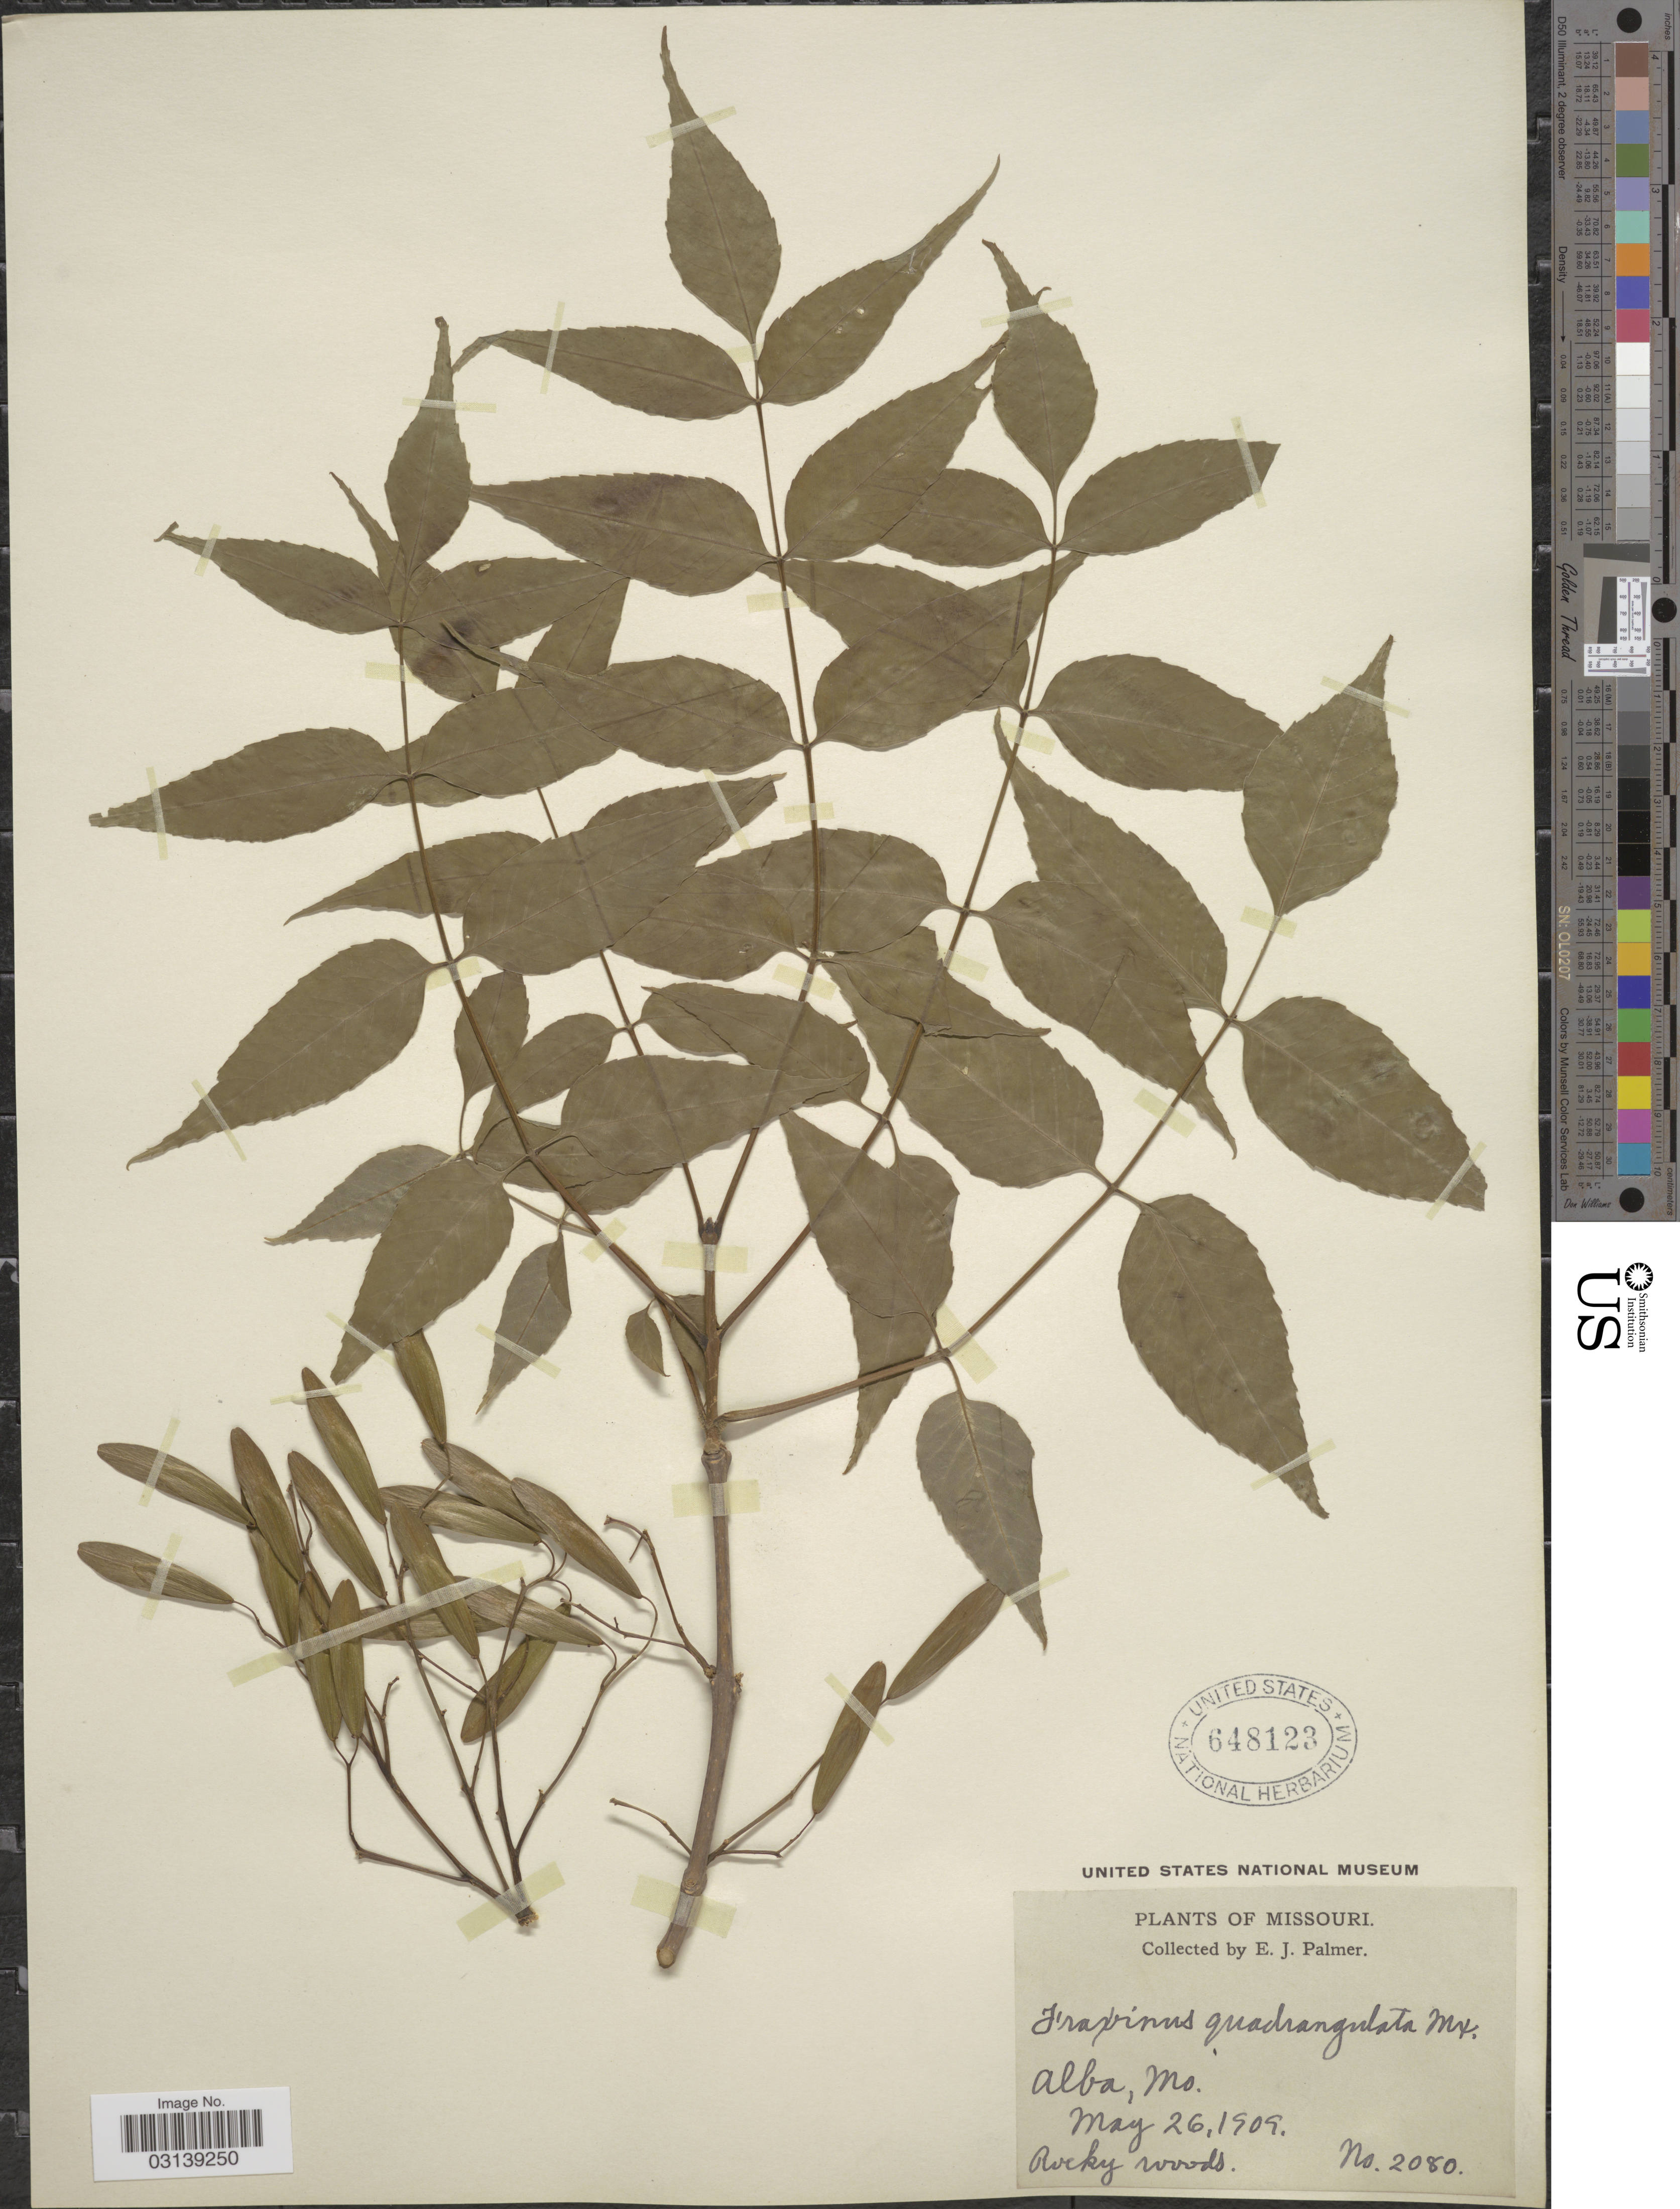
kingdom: Plantae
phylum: Tracheophyta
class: Magnoliopsida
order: Lamiales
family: Oleaceae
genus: Fraxinus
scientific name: Fraxinus quadrangulata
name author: Michx.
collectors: E. J. Palmer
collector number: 2080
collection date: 1909-05-26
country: United States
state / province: Missouri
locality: Alba.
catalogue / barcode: US 648123